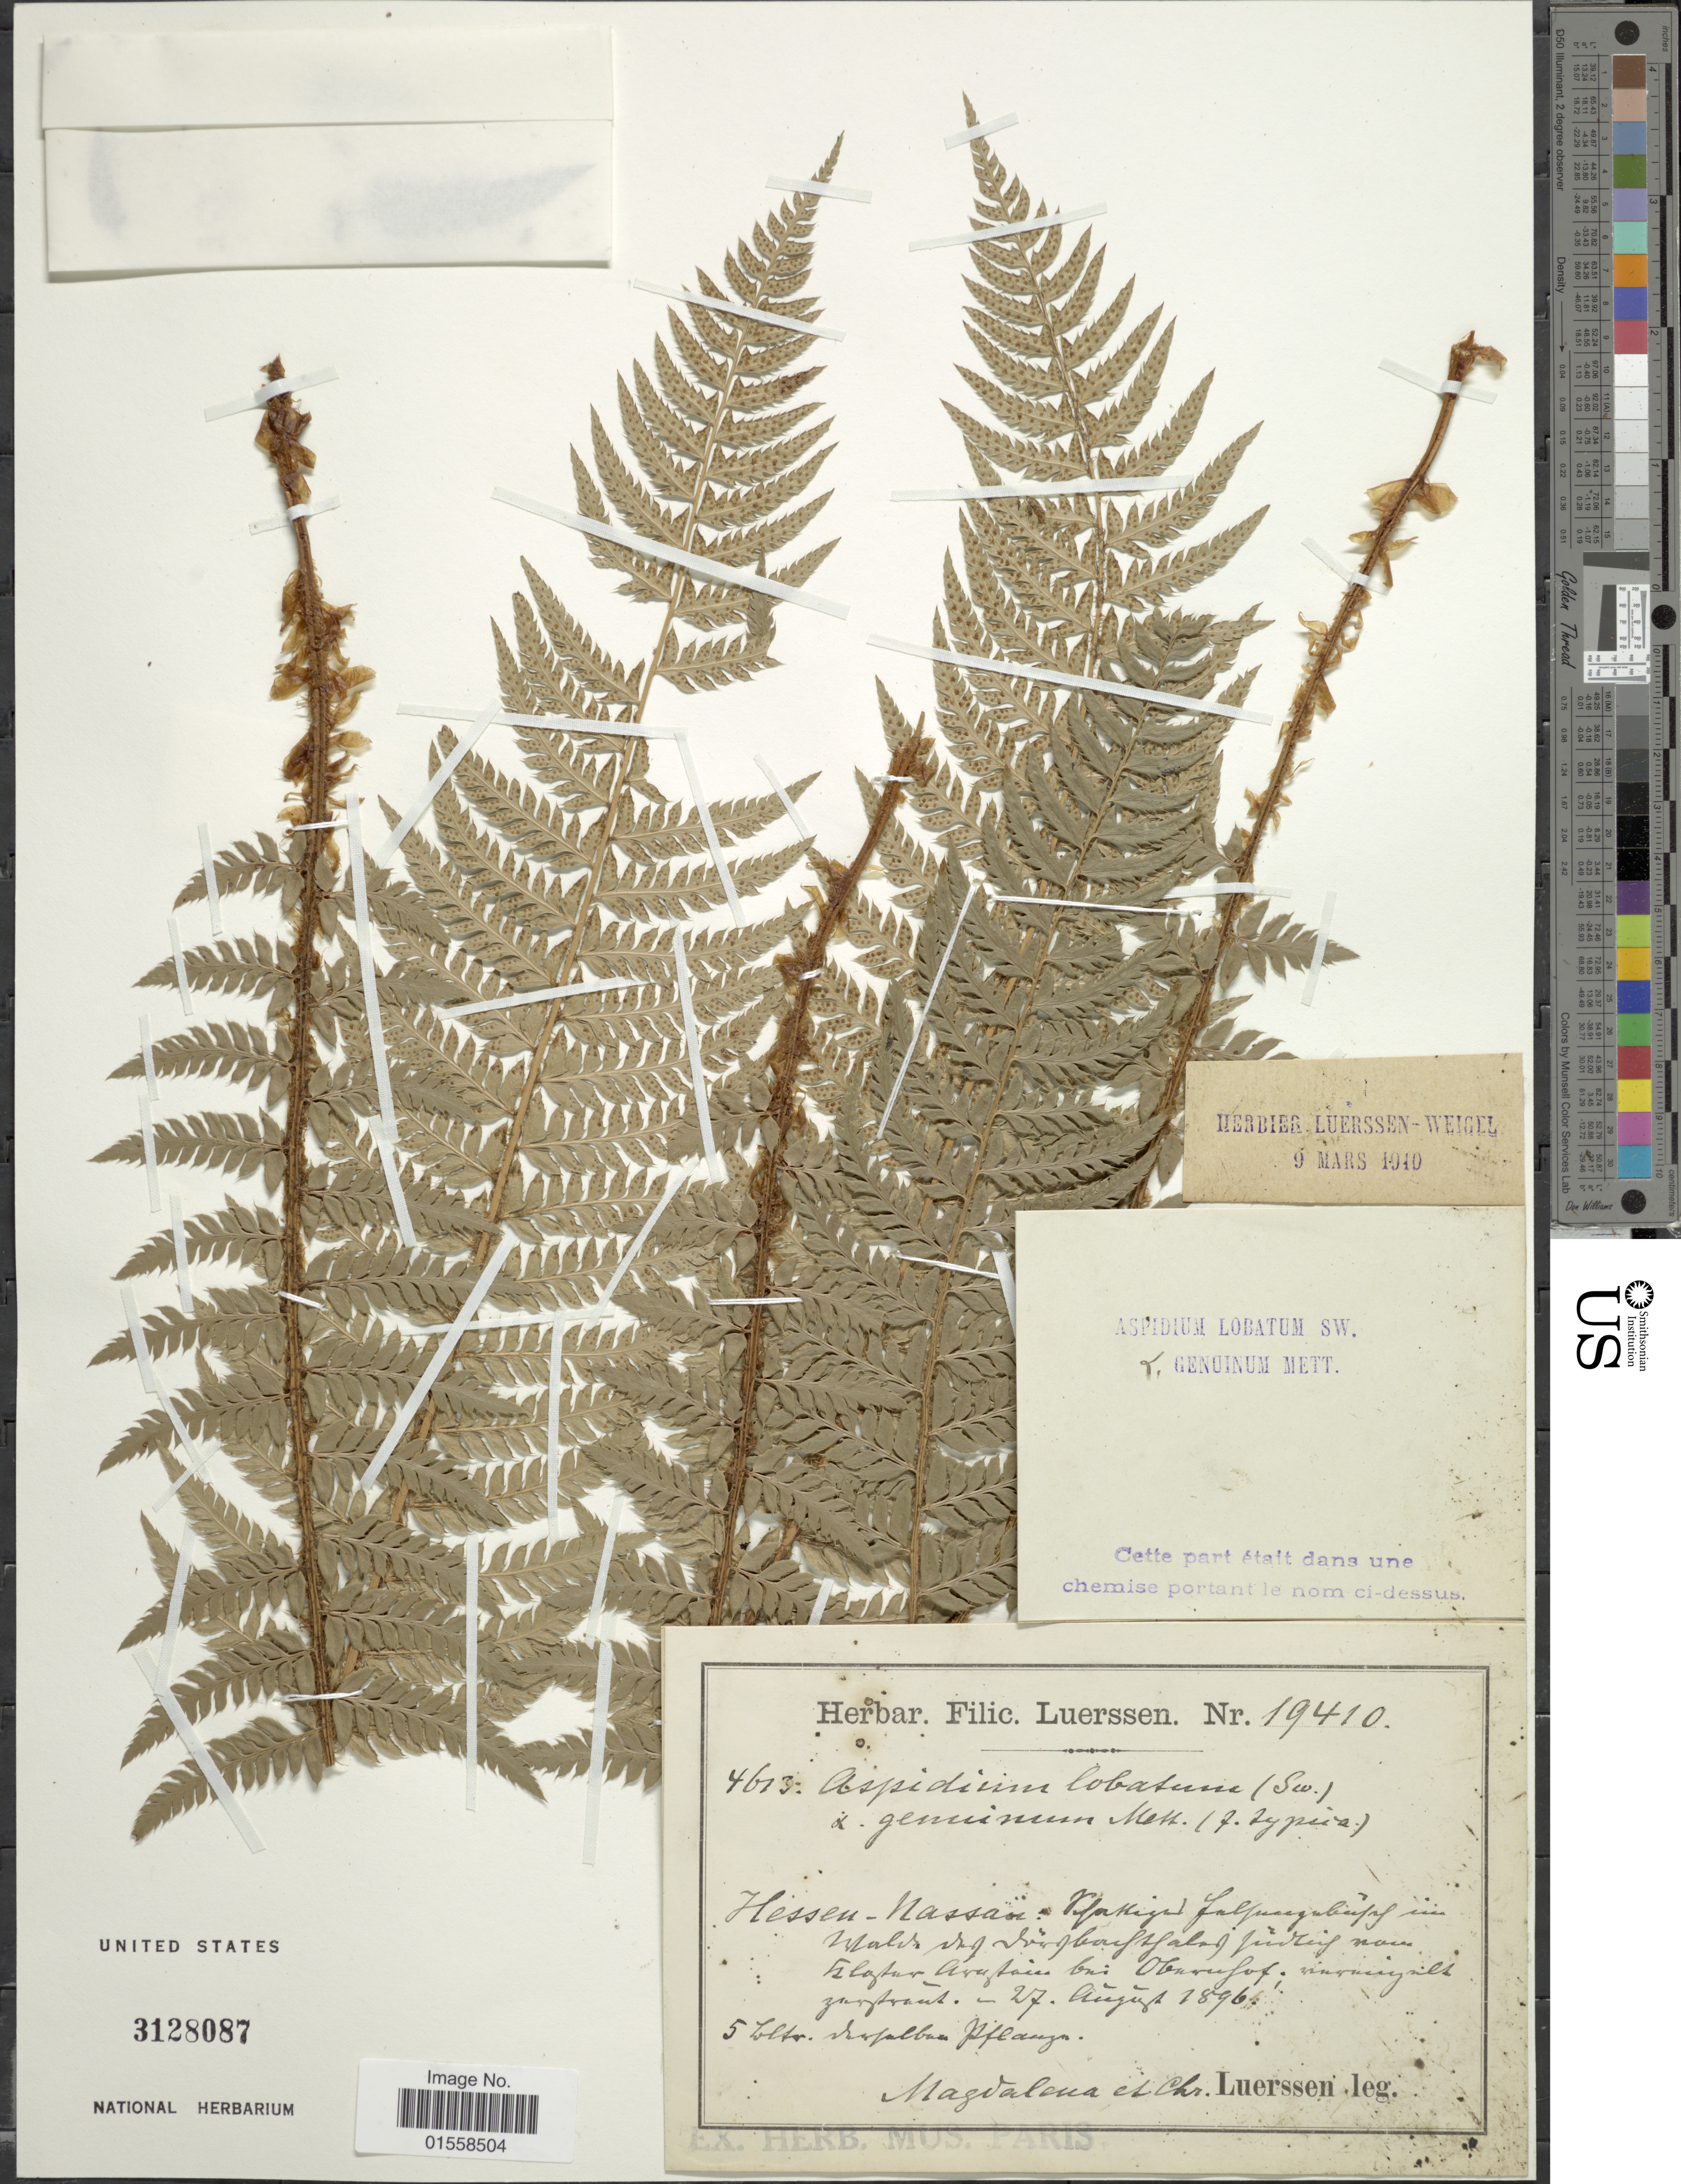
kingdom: Plantae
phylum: Tracheophyta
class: Polypodiopsida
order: Polypodiales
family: Dryopteridaceae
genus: Polystichum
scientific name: Polystichum aculeatum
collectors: M. Luerssen & C. Luerssen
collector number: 19410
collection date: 1896-08-27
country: Germany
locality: Hessen-Nassau, [illegible text] .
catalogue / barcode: US 3128087